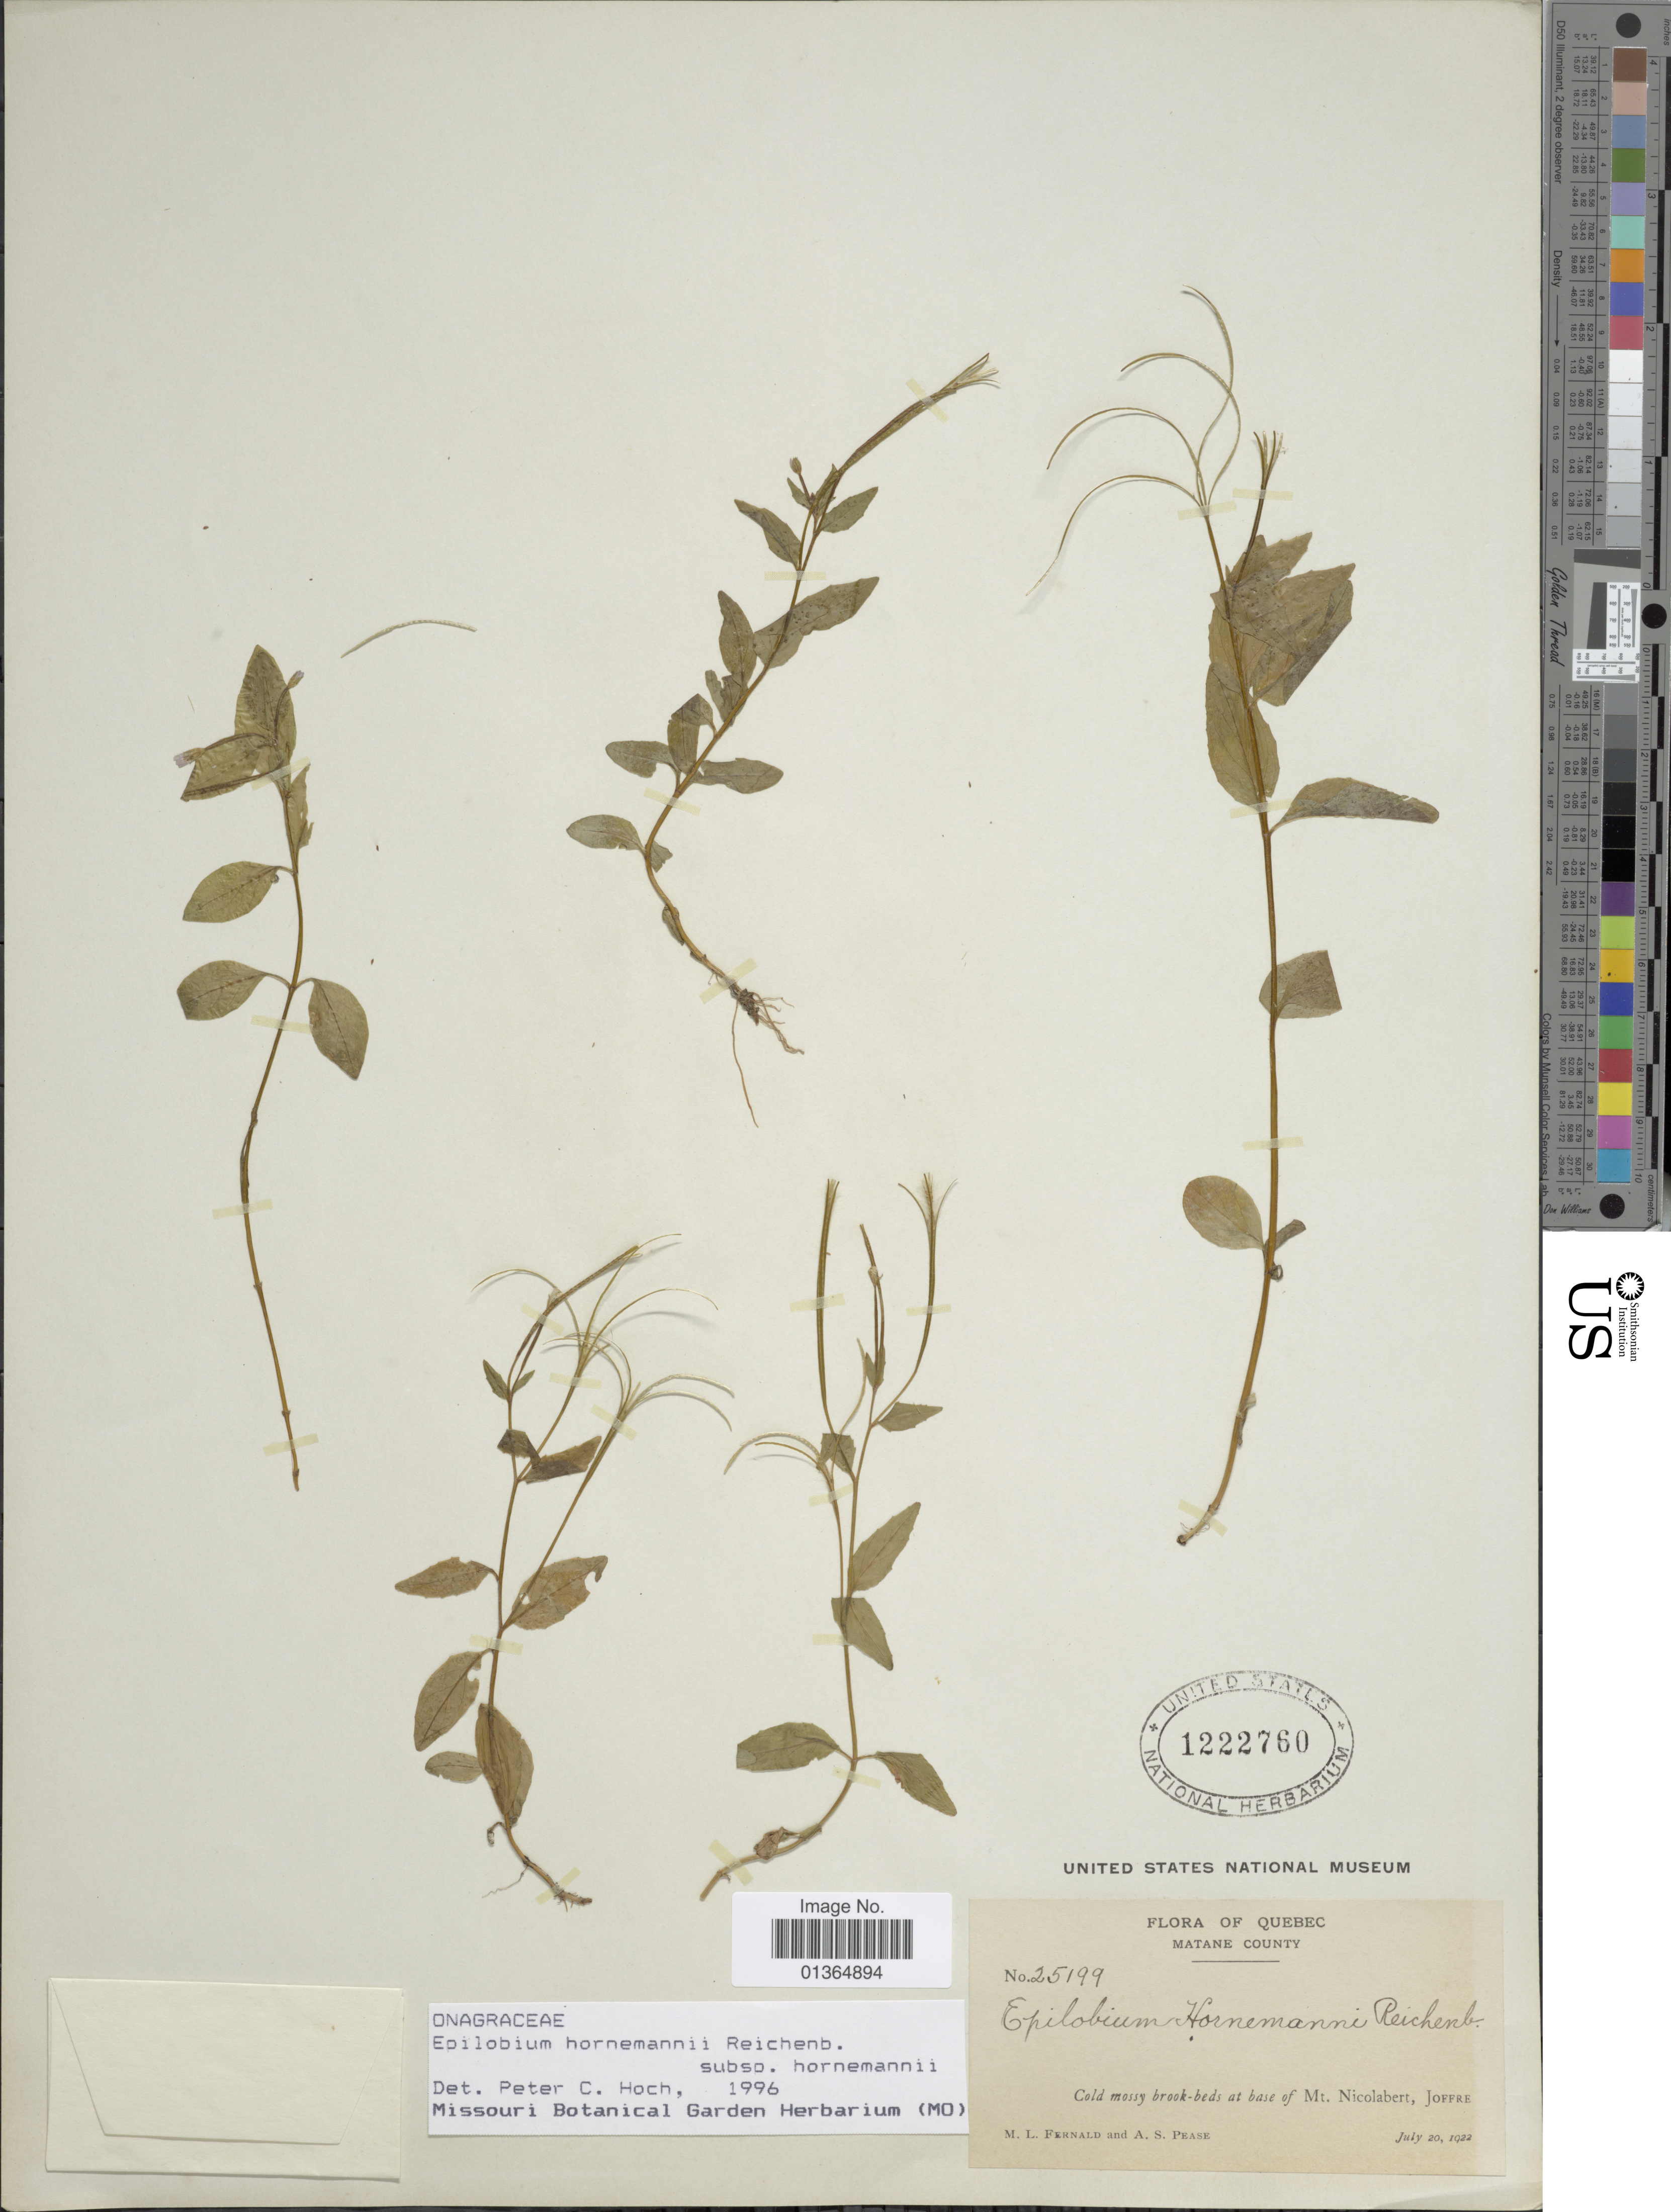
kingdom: Plantae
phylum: Tracheophyta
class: Magnoliopsida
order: Myrtales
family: Onagraceae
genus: Epilobium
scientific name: Epilobium hornemannii subsp. hornemannii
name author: Rchb.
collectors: M. L. Fernald & A. S. Pease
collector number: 25199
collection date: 1922-07-20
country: Canada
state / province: Quebec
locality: Matane County. Cold mossy brook-beds at base of Mt. Nicolabert, Joffre.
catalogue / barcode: US 1222760